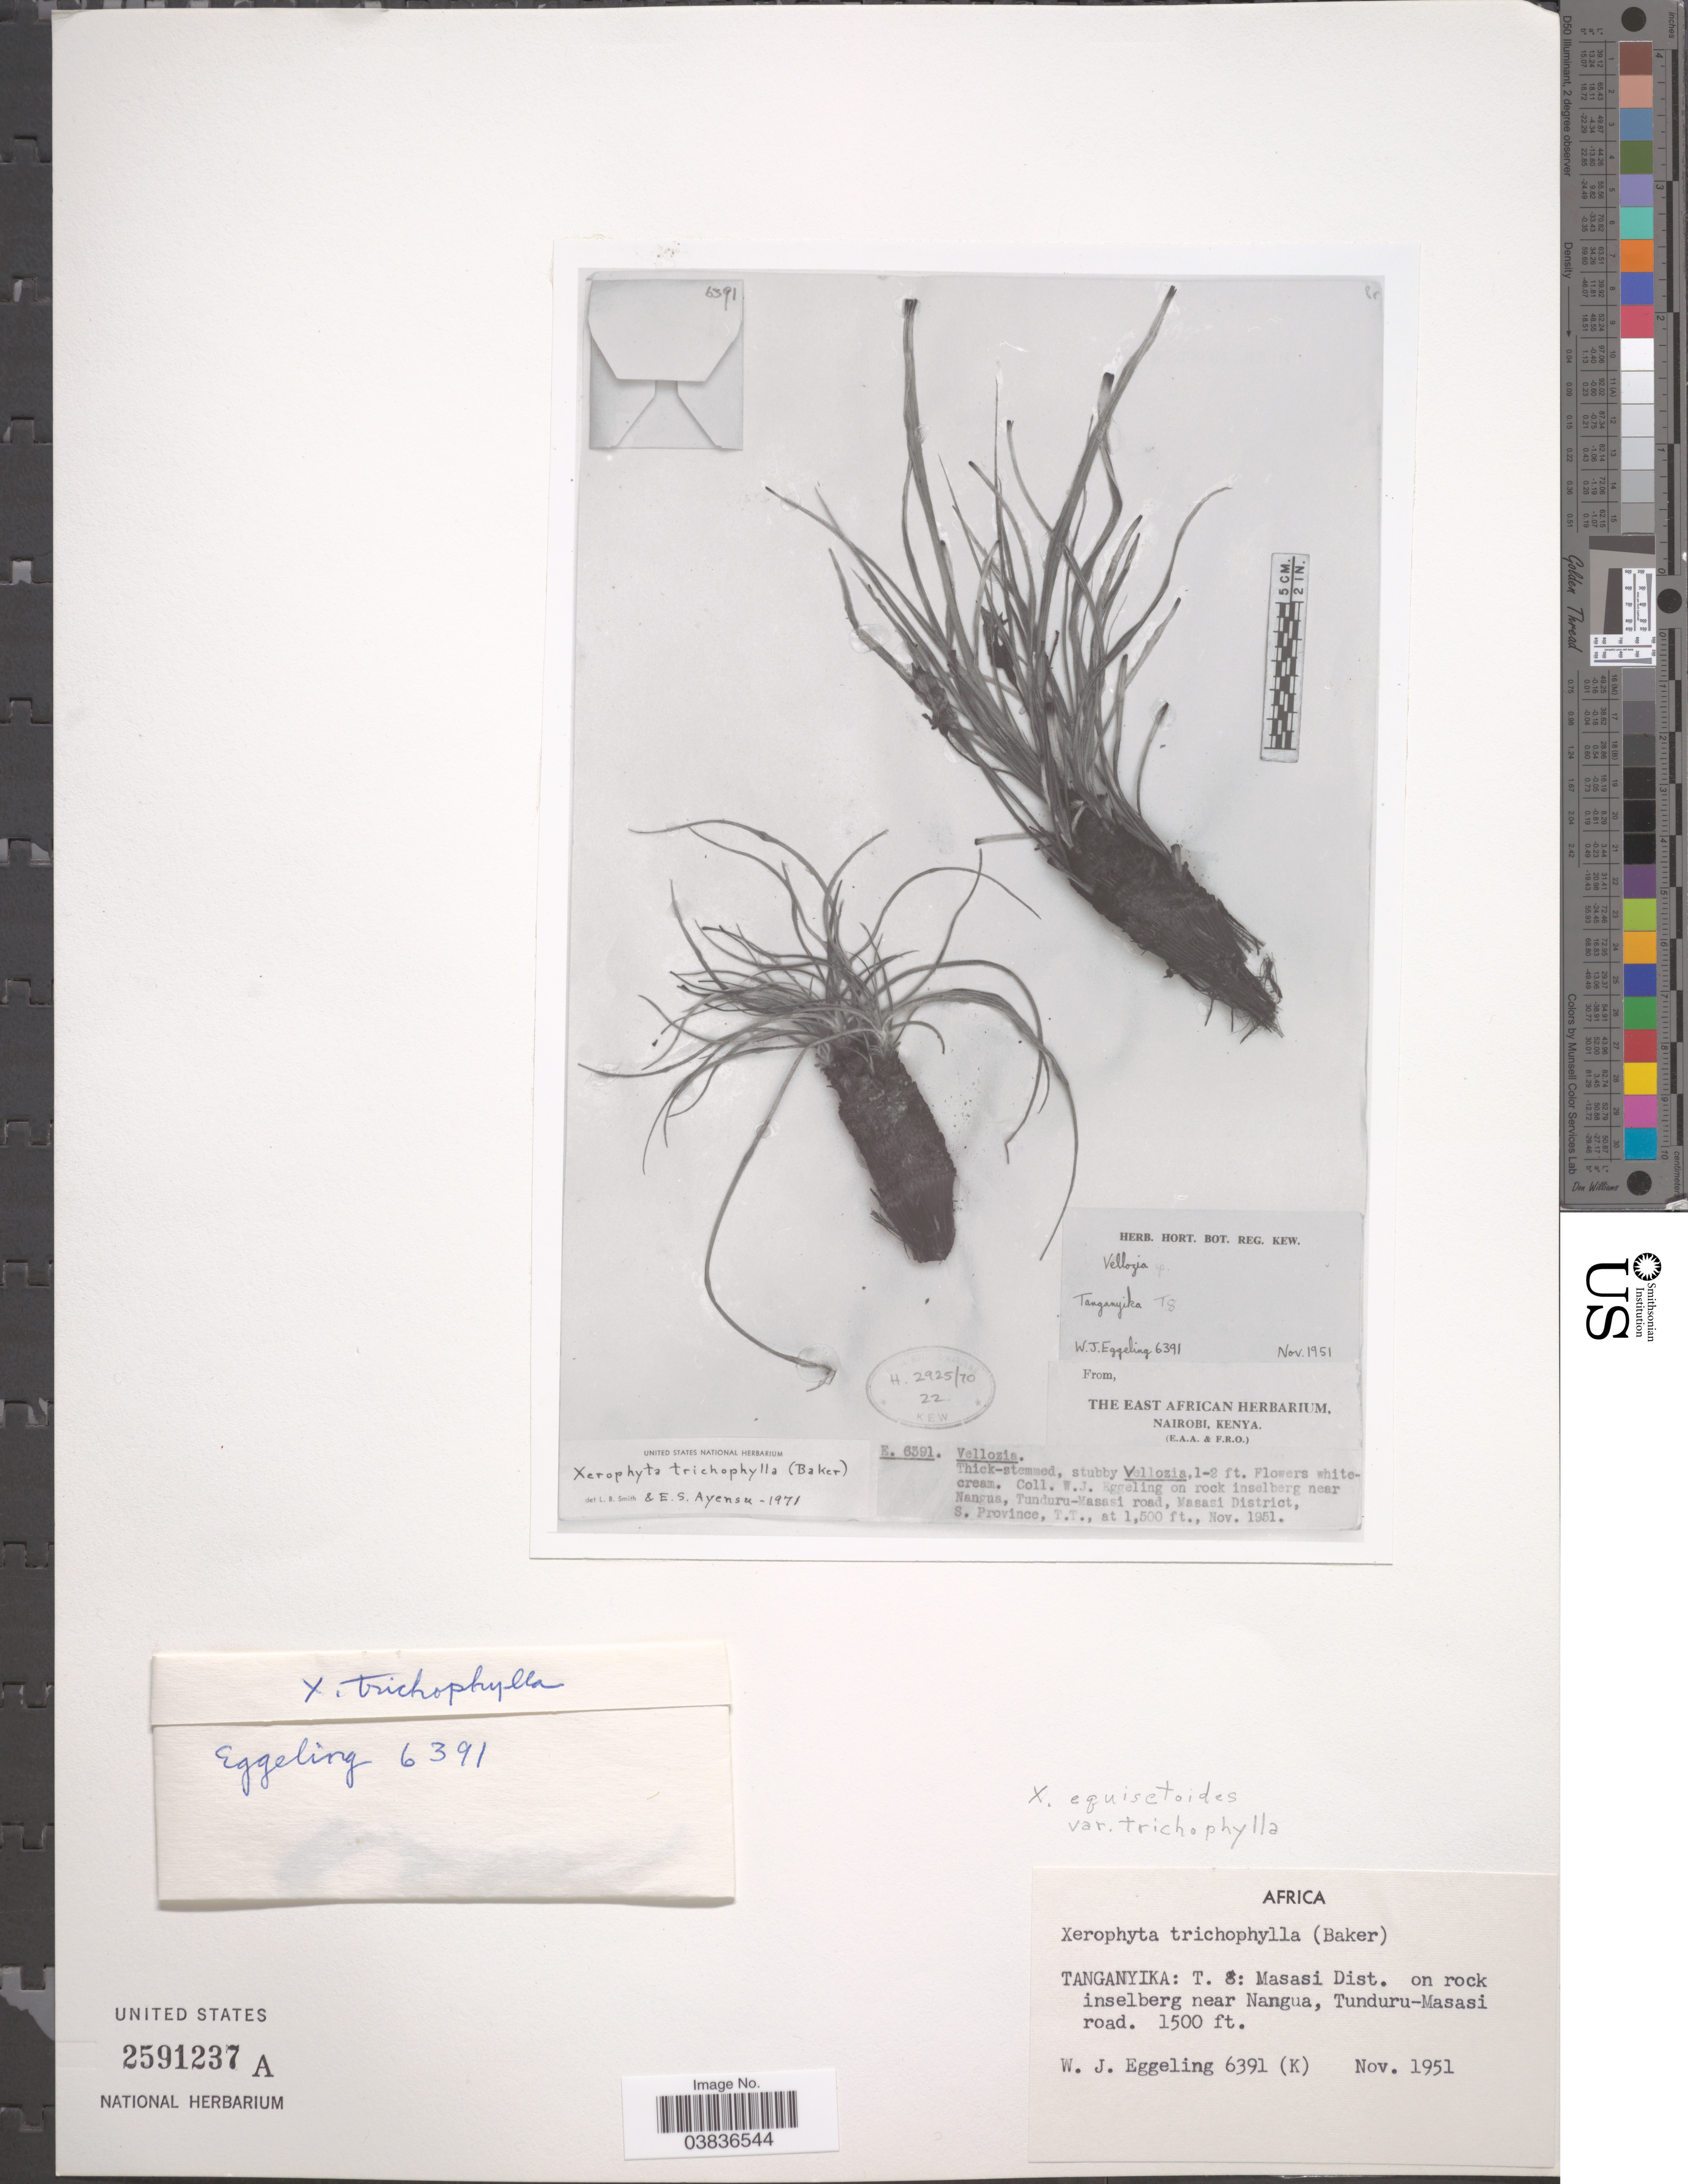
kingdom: Plantae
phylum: Tracheophyta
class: Liliopsida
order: Pandanales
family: Velloziaceae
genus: Xerophyta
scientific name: Xerophyta equisetoides var. trichophylla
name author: (Baker) L.B. Sm. & Ayensu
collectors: W. Eggeling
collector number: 6391(K)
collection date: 1951-11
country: Tanzania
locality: Tanganyika: T. 8: Masasi Dist. on rock inselberg near Nangua, Tunduru-Masasi road.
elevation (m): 457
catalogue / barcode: US 2591237A